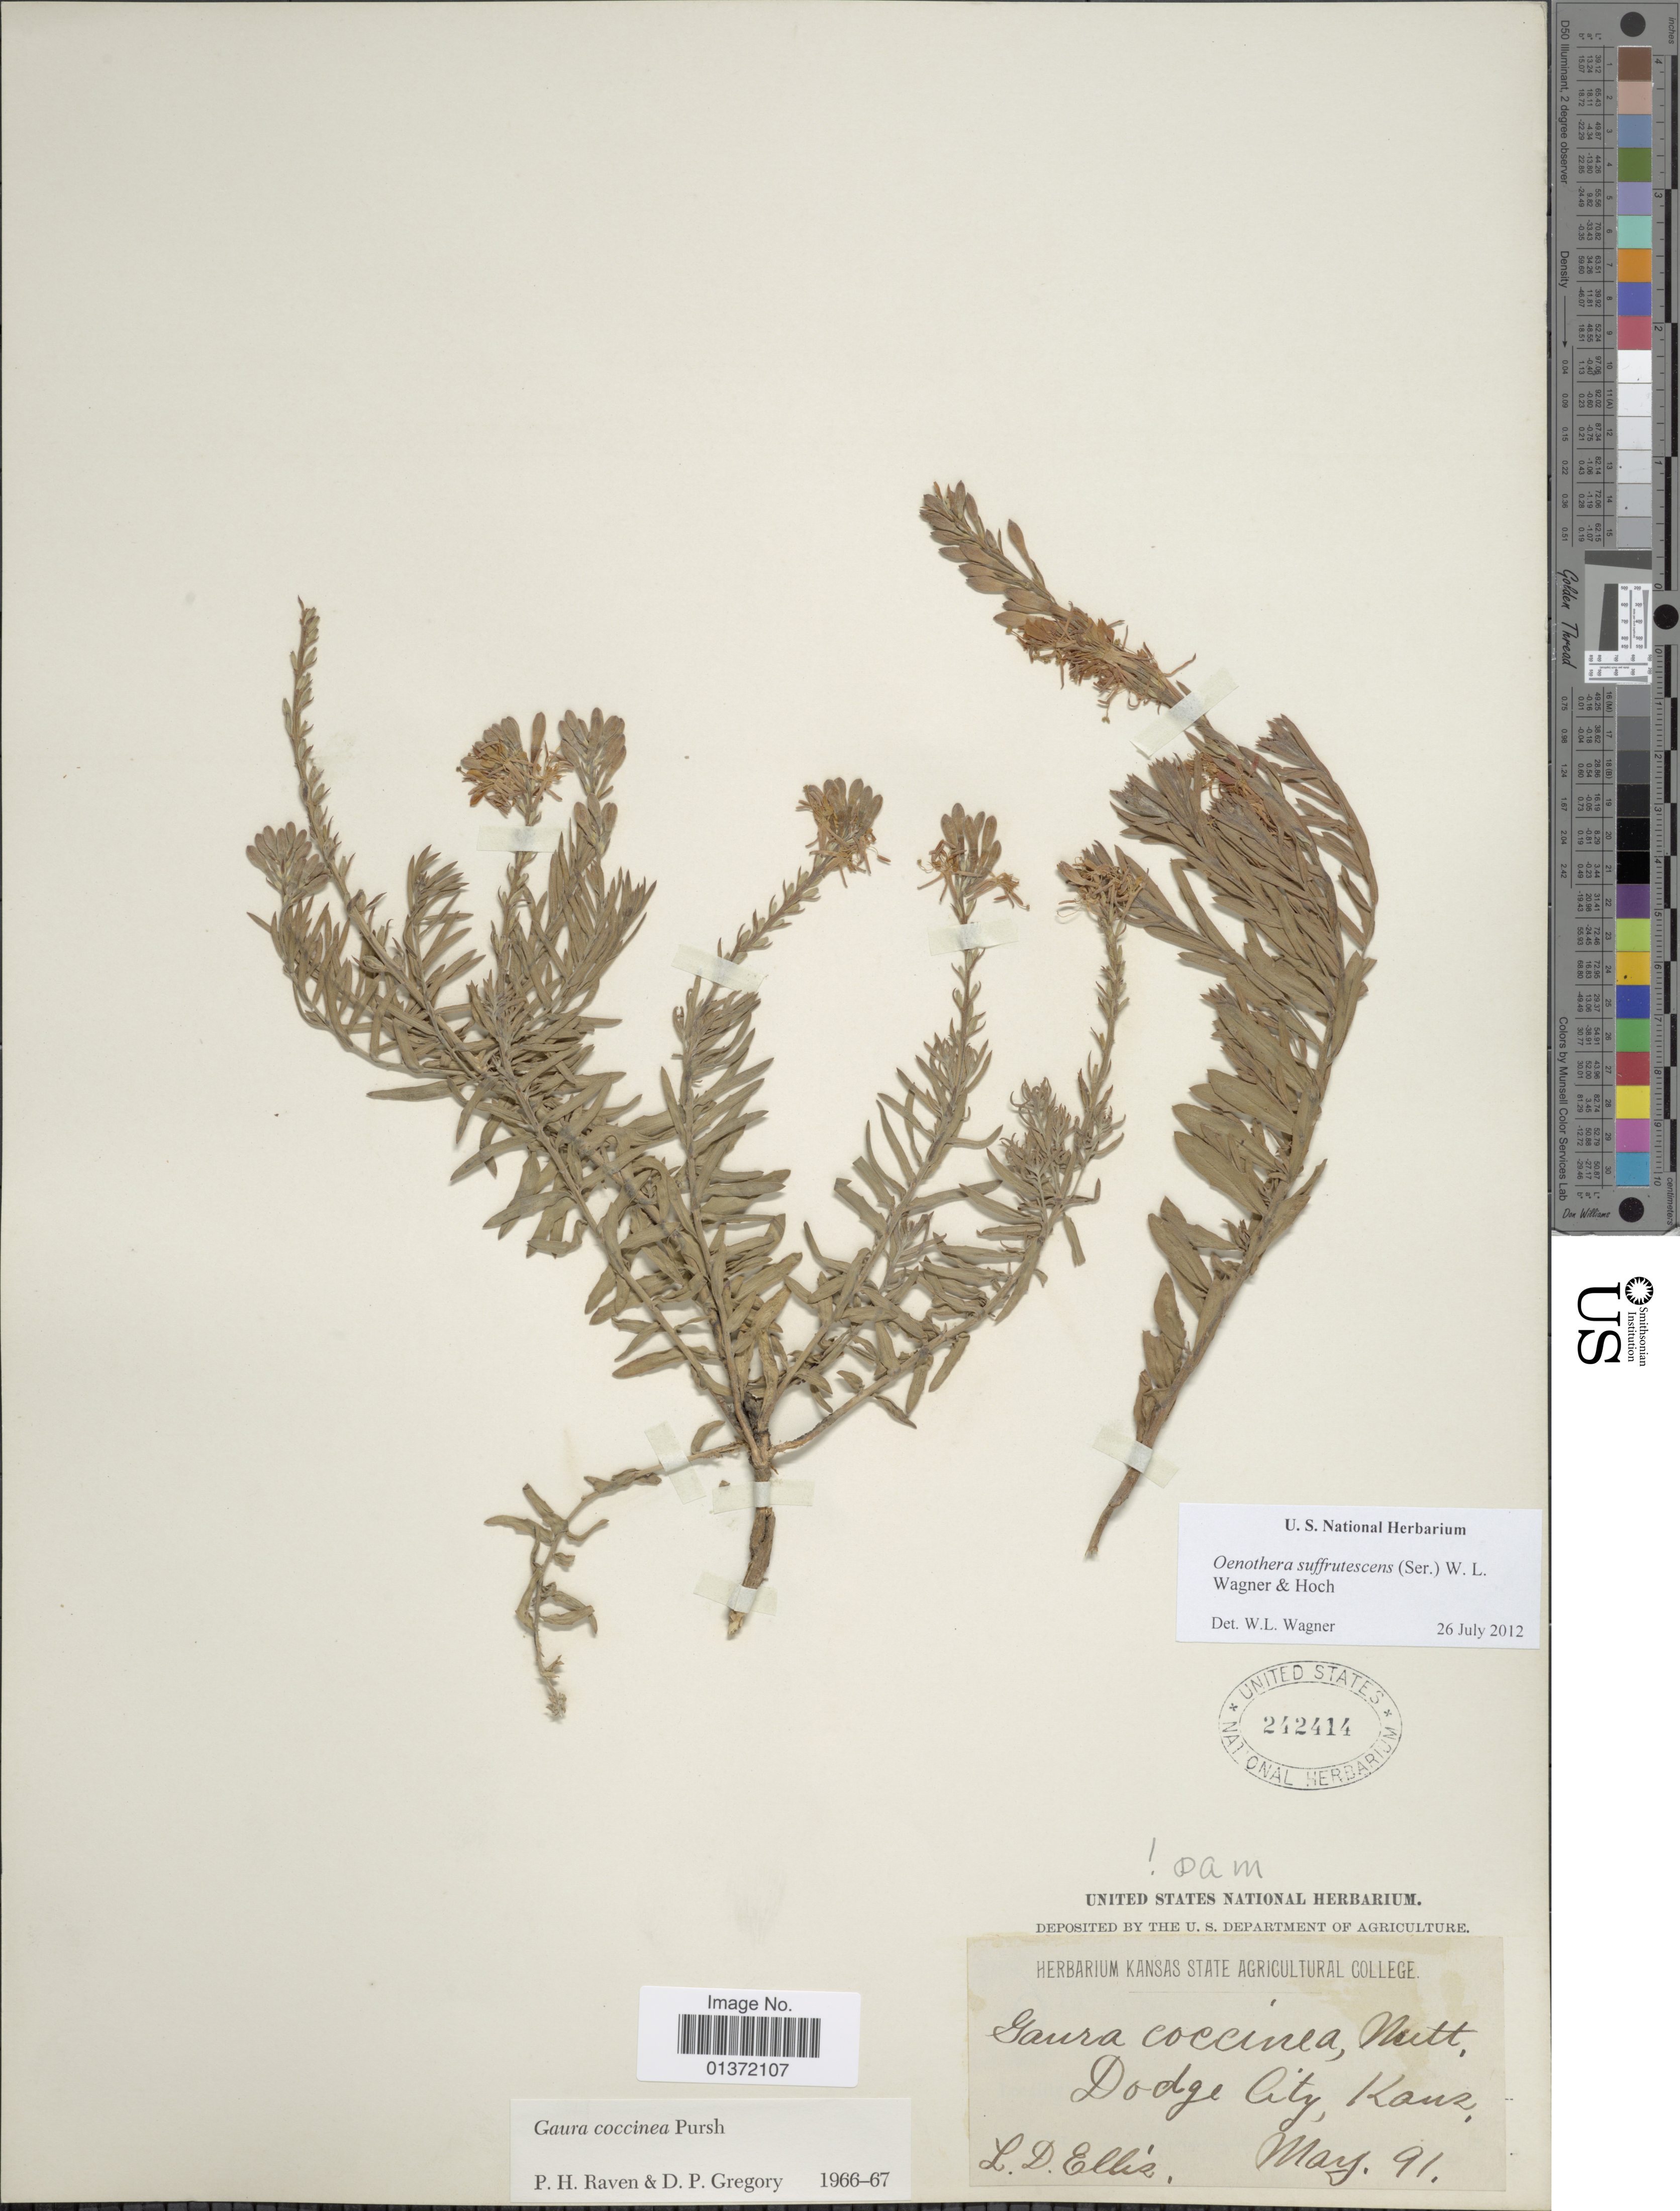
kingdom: Plantae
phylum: Tracheophyta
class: Magnoliopsida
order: Myrtales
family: Onagraceae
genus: Oenothera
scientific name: Oenothera suffrutescens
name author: (Ser.) W.L. Wagner & Hoch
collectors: L. Ellis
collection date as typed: Transcribed d/m/y: /5/91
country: United States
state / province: Kansas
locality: Dodge City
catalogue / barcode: US 242414